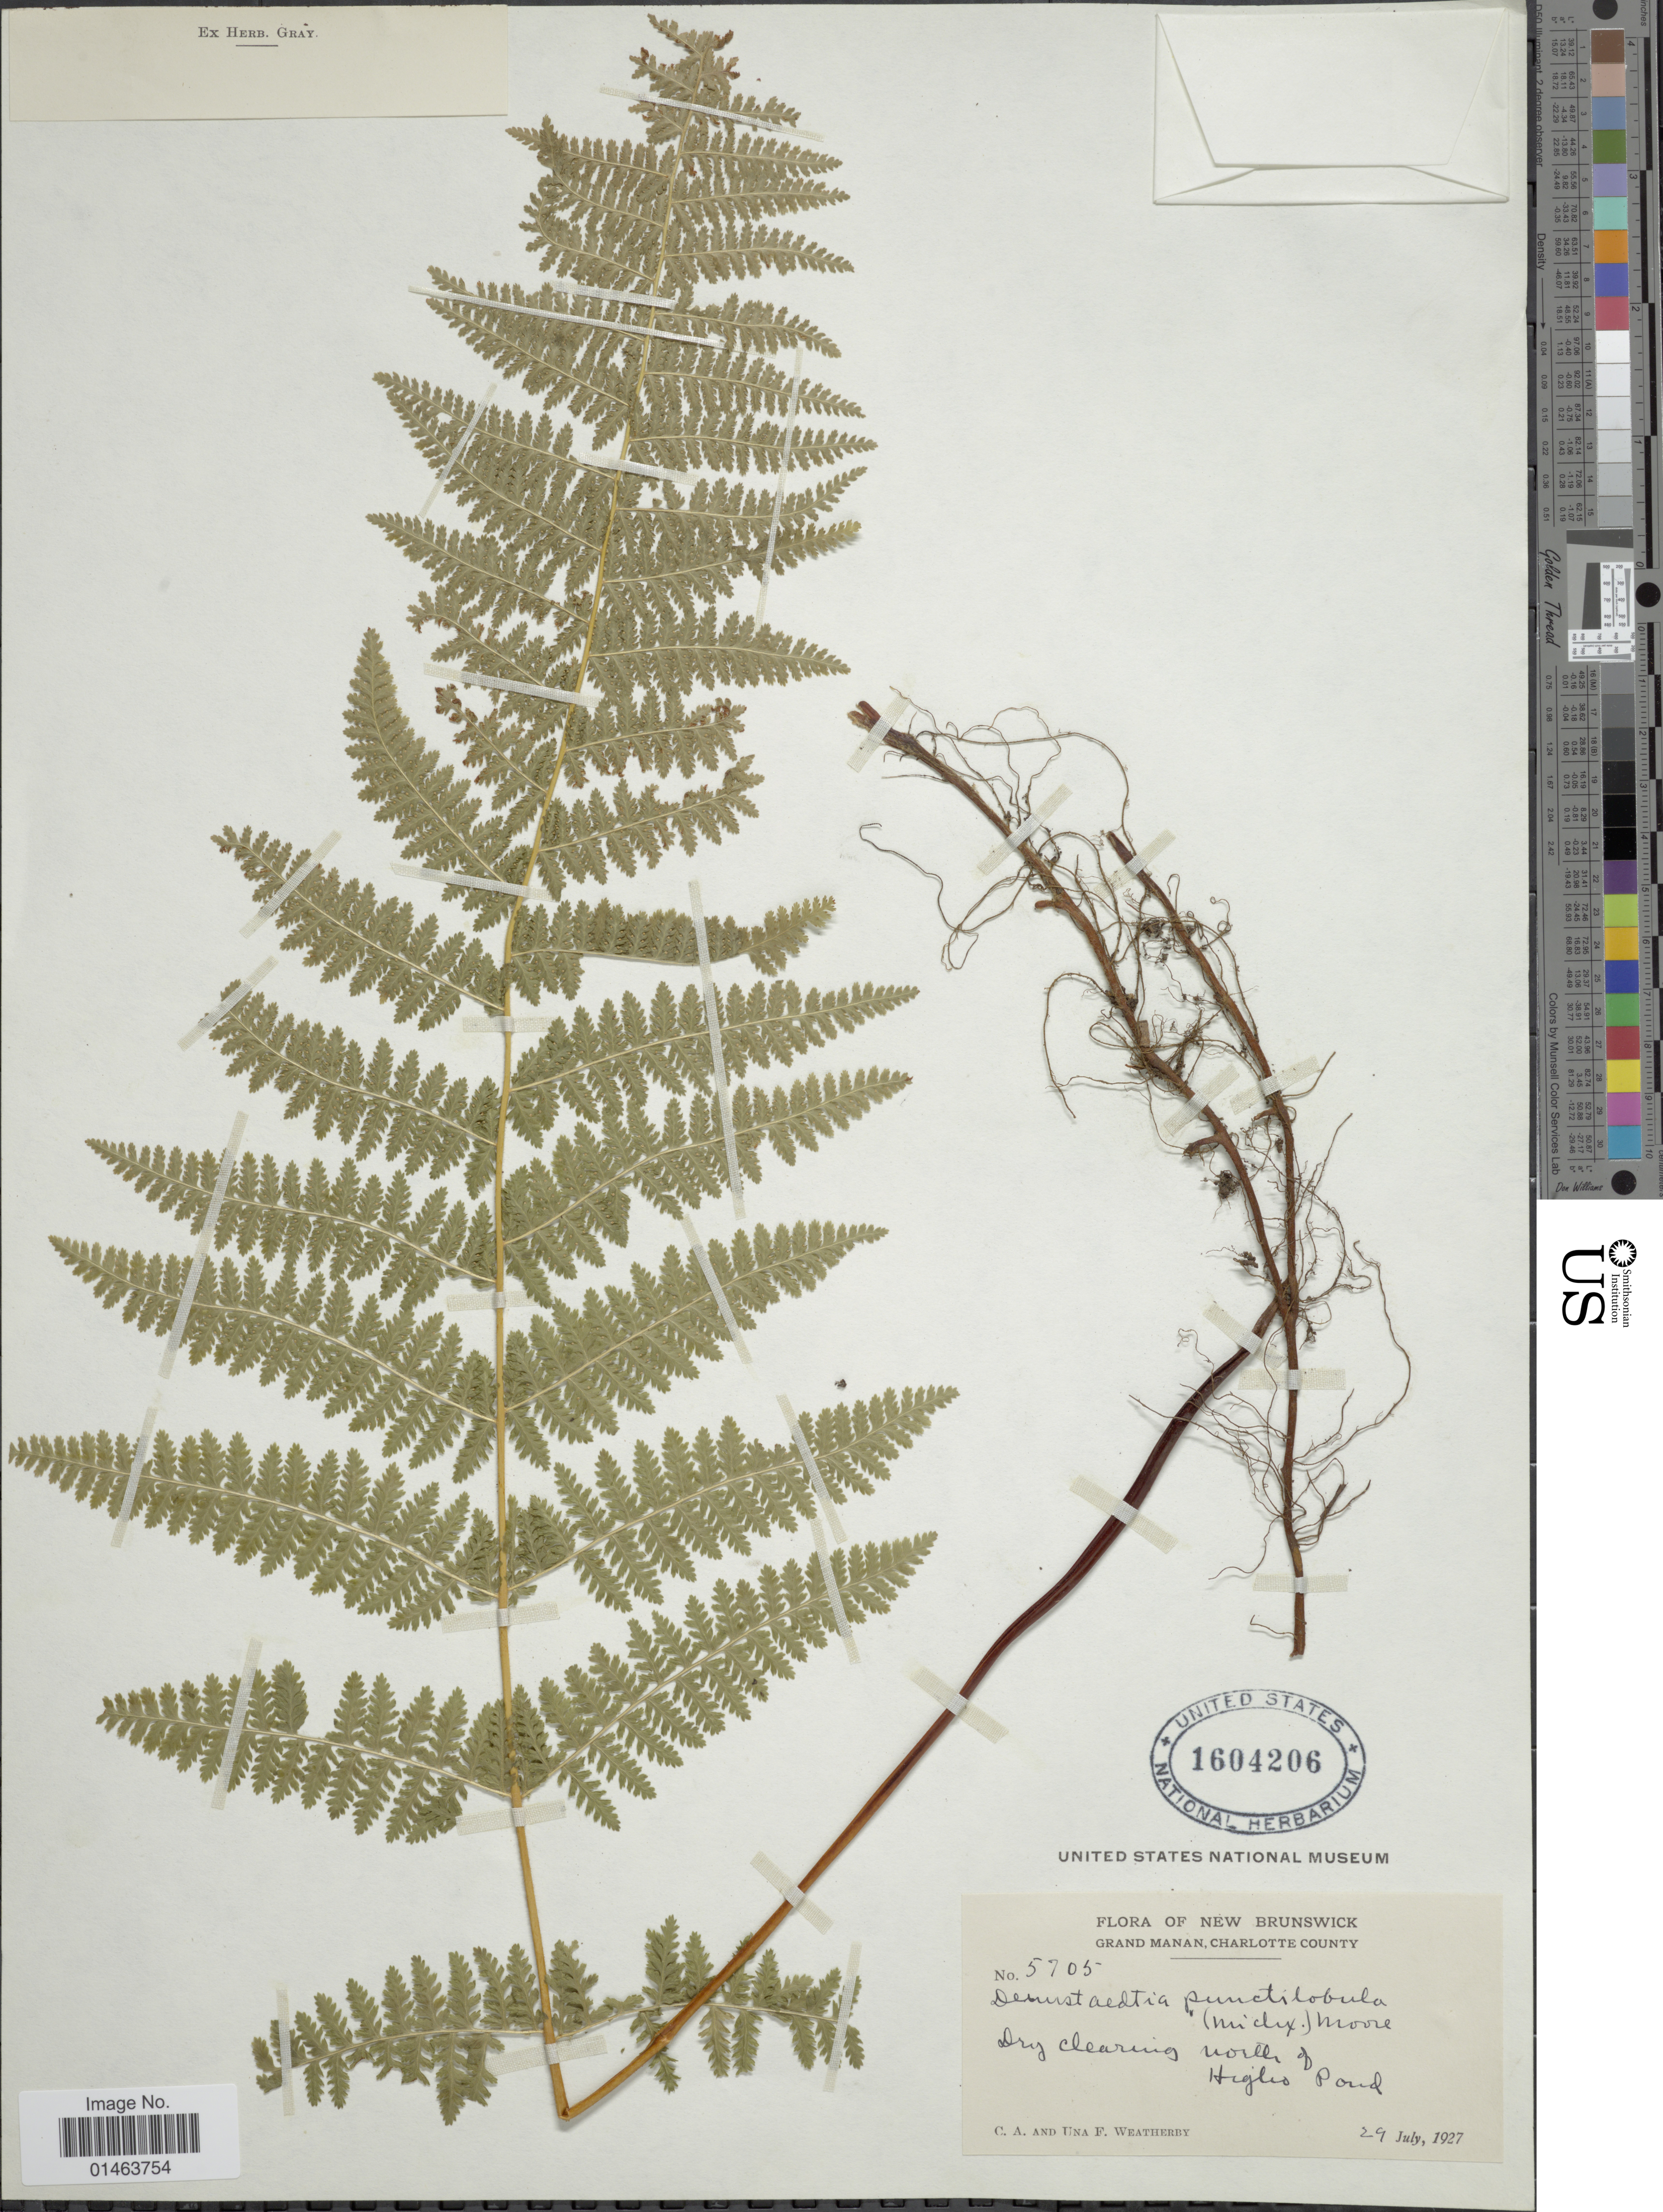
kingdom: Plantae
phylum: Tracheophyta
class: Polypodiopsida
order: Polypodiales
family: Dennstaedtiaceae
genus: Dennstaedtia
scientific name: Dennstaedtia punctilobula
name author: (Michx.) T. Moore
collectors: C. A. Weatherby & U. Weatherby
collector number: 5705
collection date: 1927-07-29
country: Canada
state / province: New Brunswick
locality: Grand Manan, Charlotte County.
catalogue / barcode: US 1604206